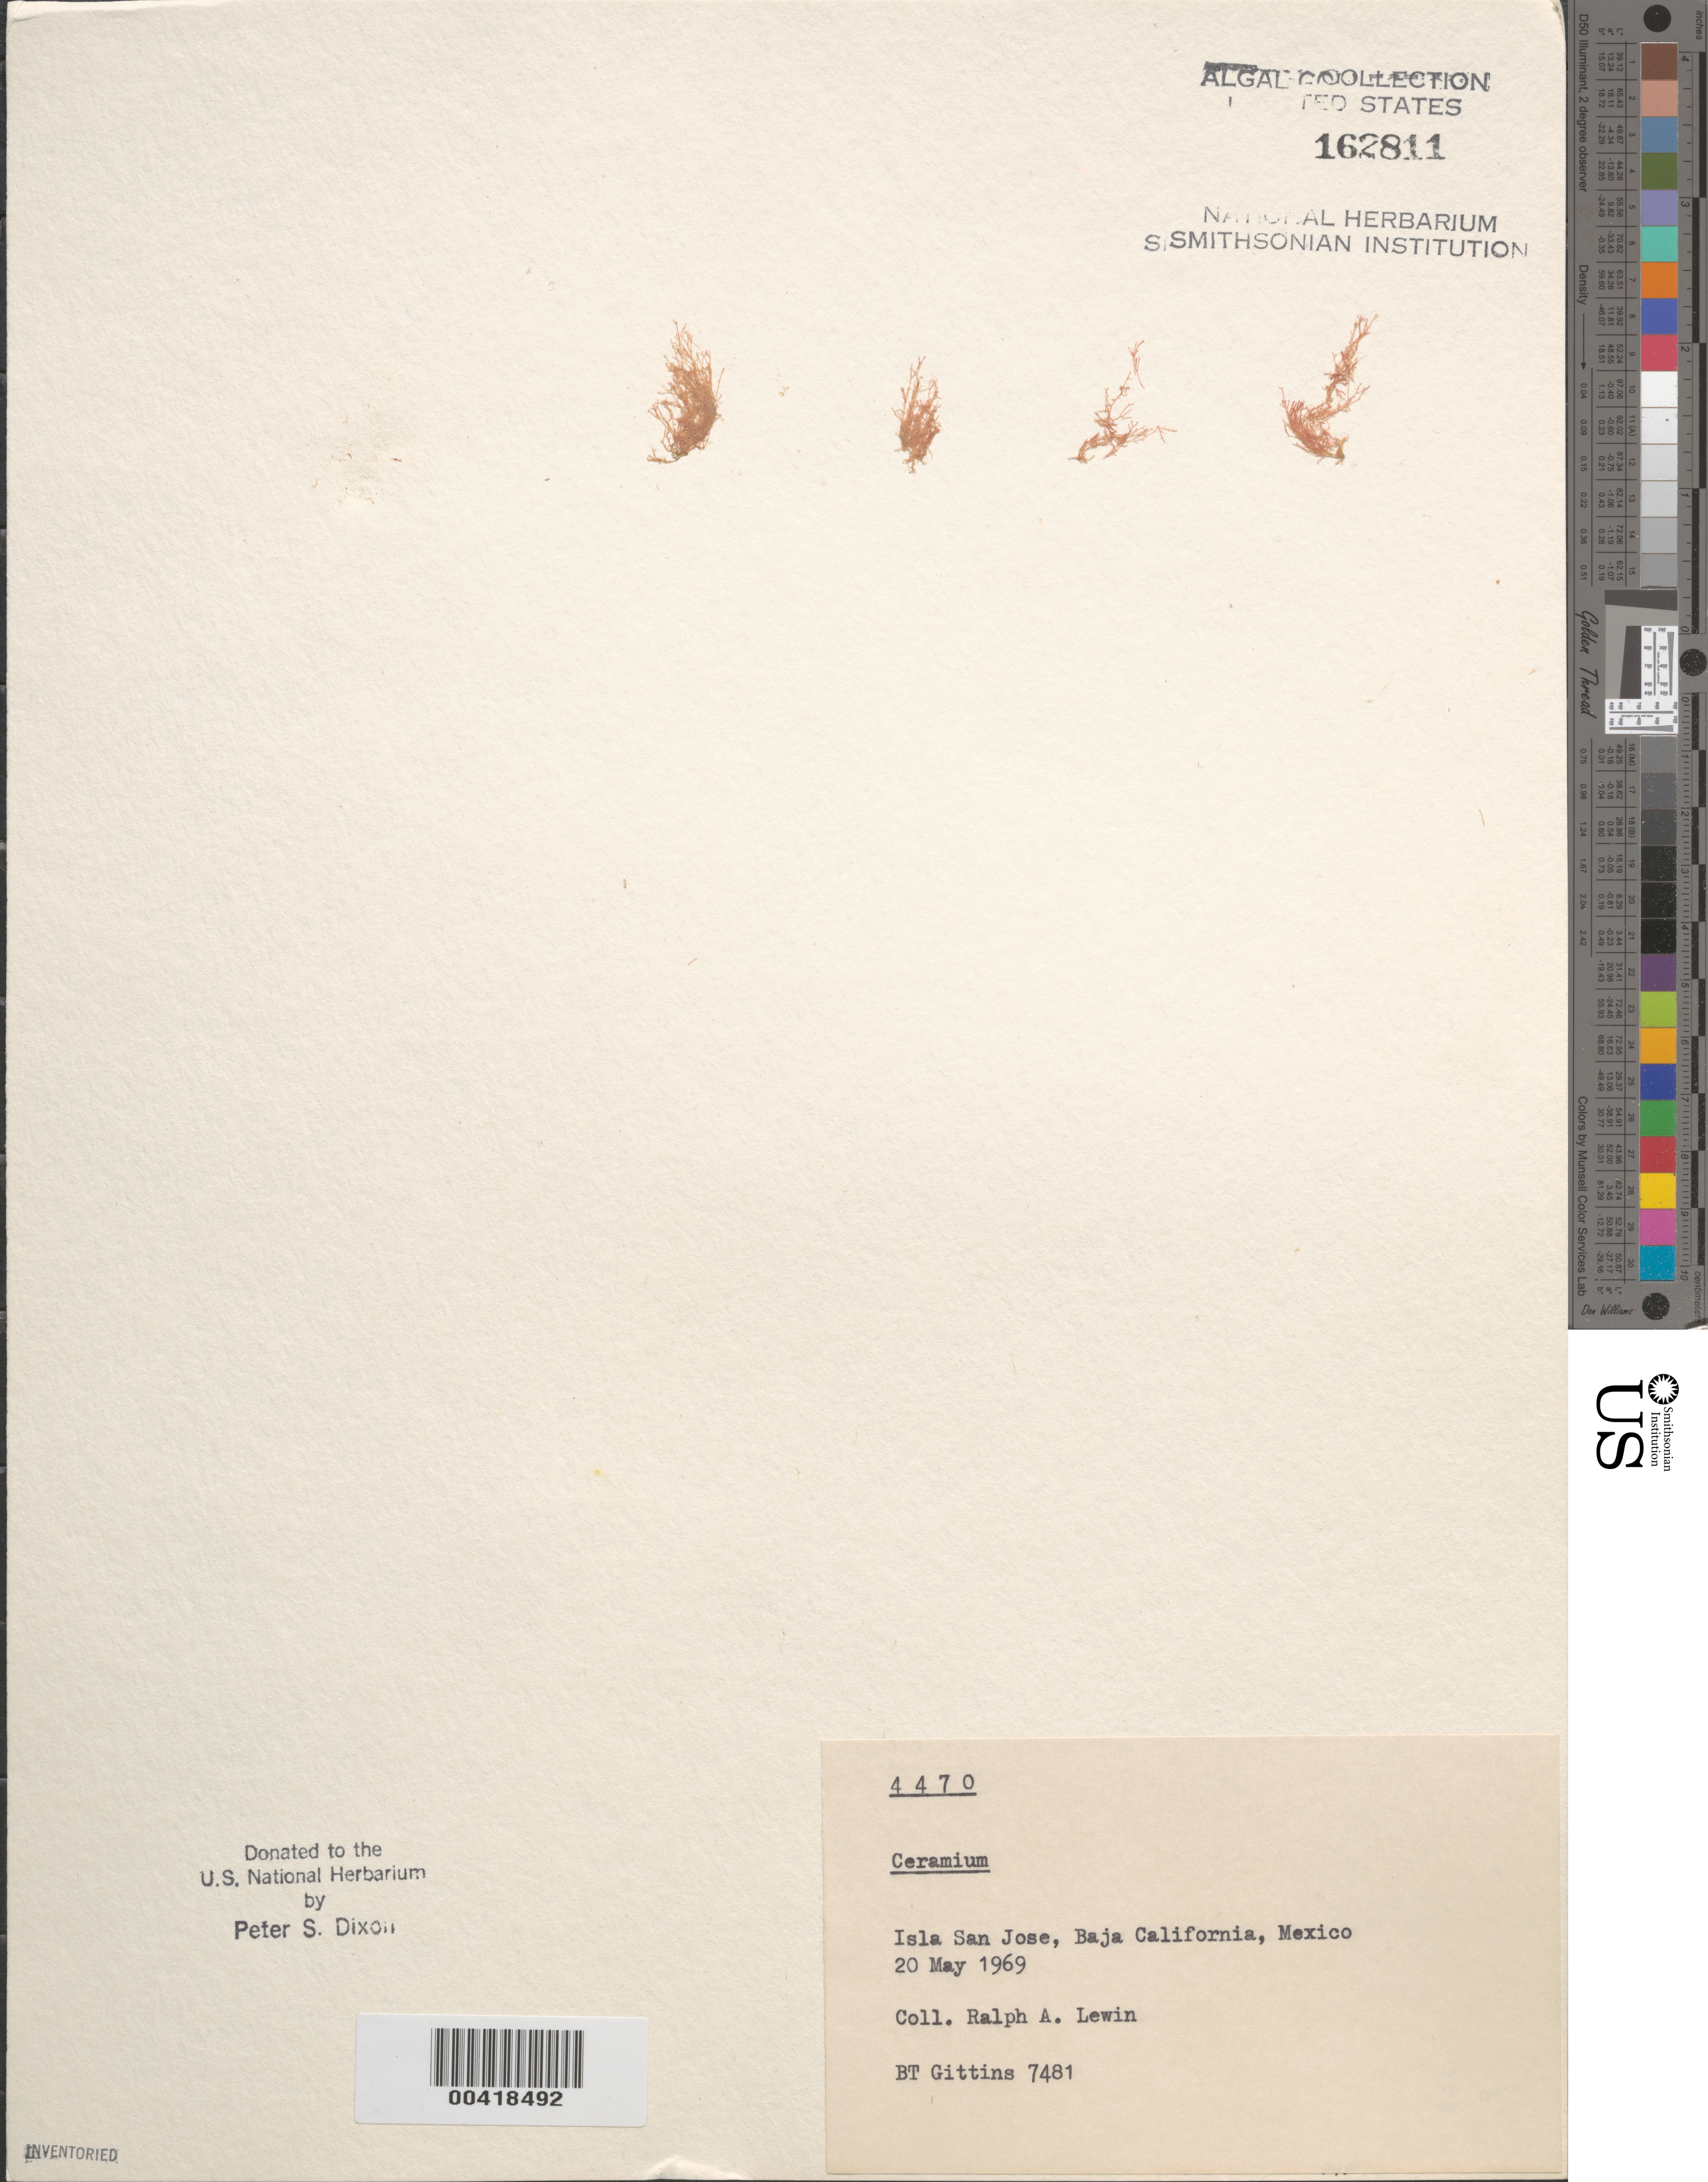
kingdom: Plantae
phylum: Rhodophyta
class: Florideophyceae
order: Ceramiales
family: Ceramiaceae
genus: Ceramium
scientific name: Ceramium sp.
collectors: R. Lewin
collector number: BTG 7481 & PSD 4470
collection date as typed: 20 May 1969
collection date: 1969-05-20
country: Mexico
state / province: Baja California Sur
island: Isla San Jose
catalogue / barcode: US 162811